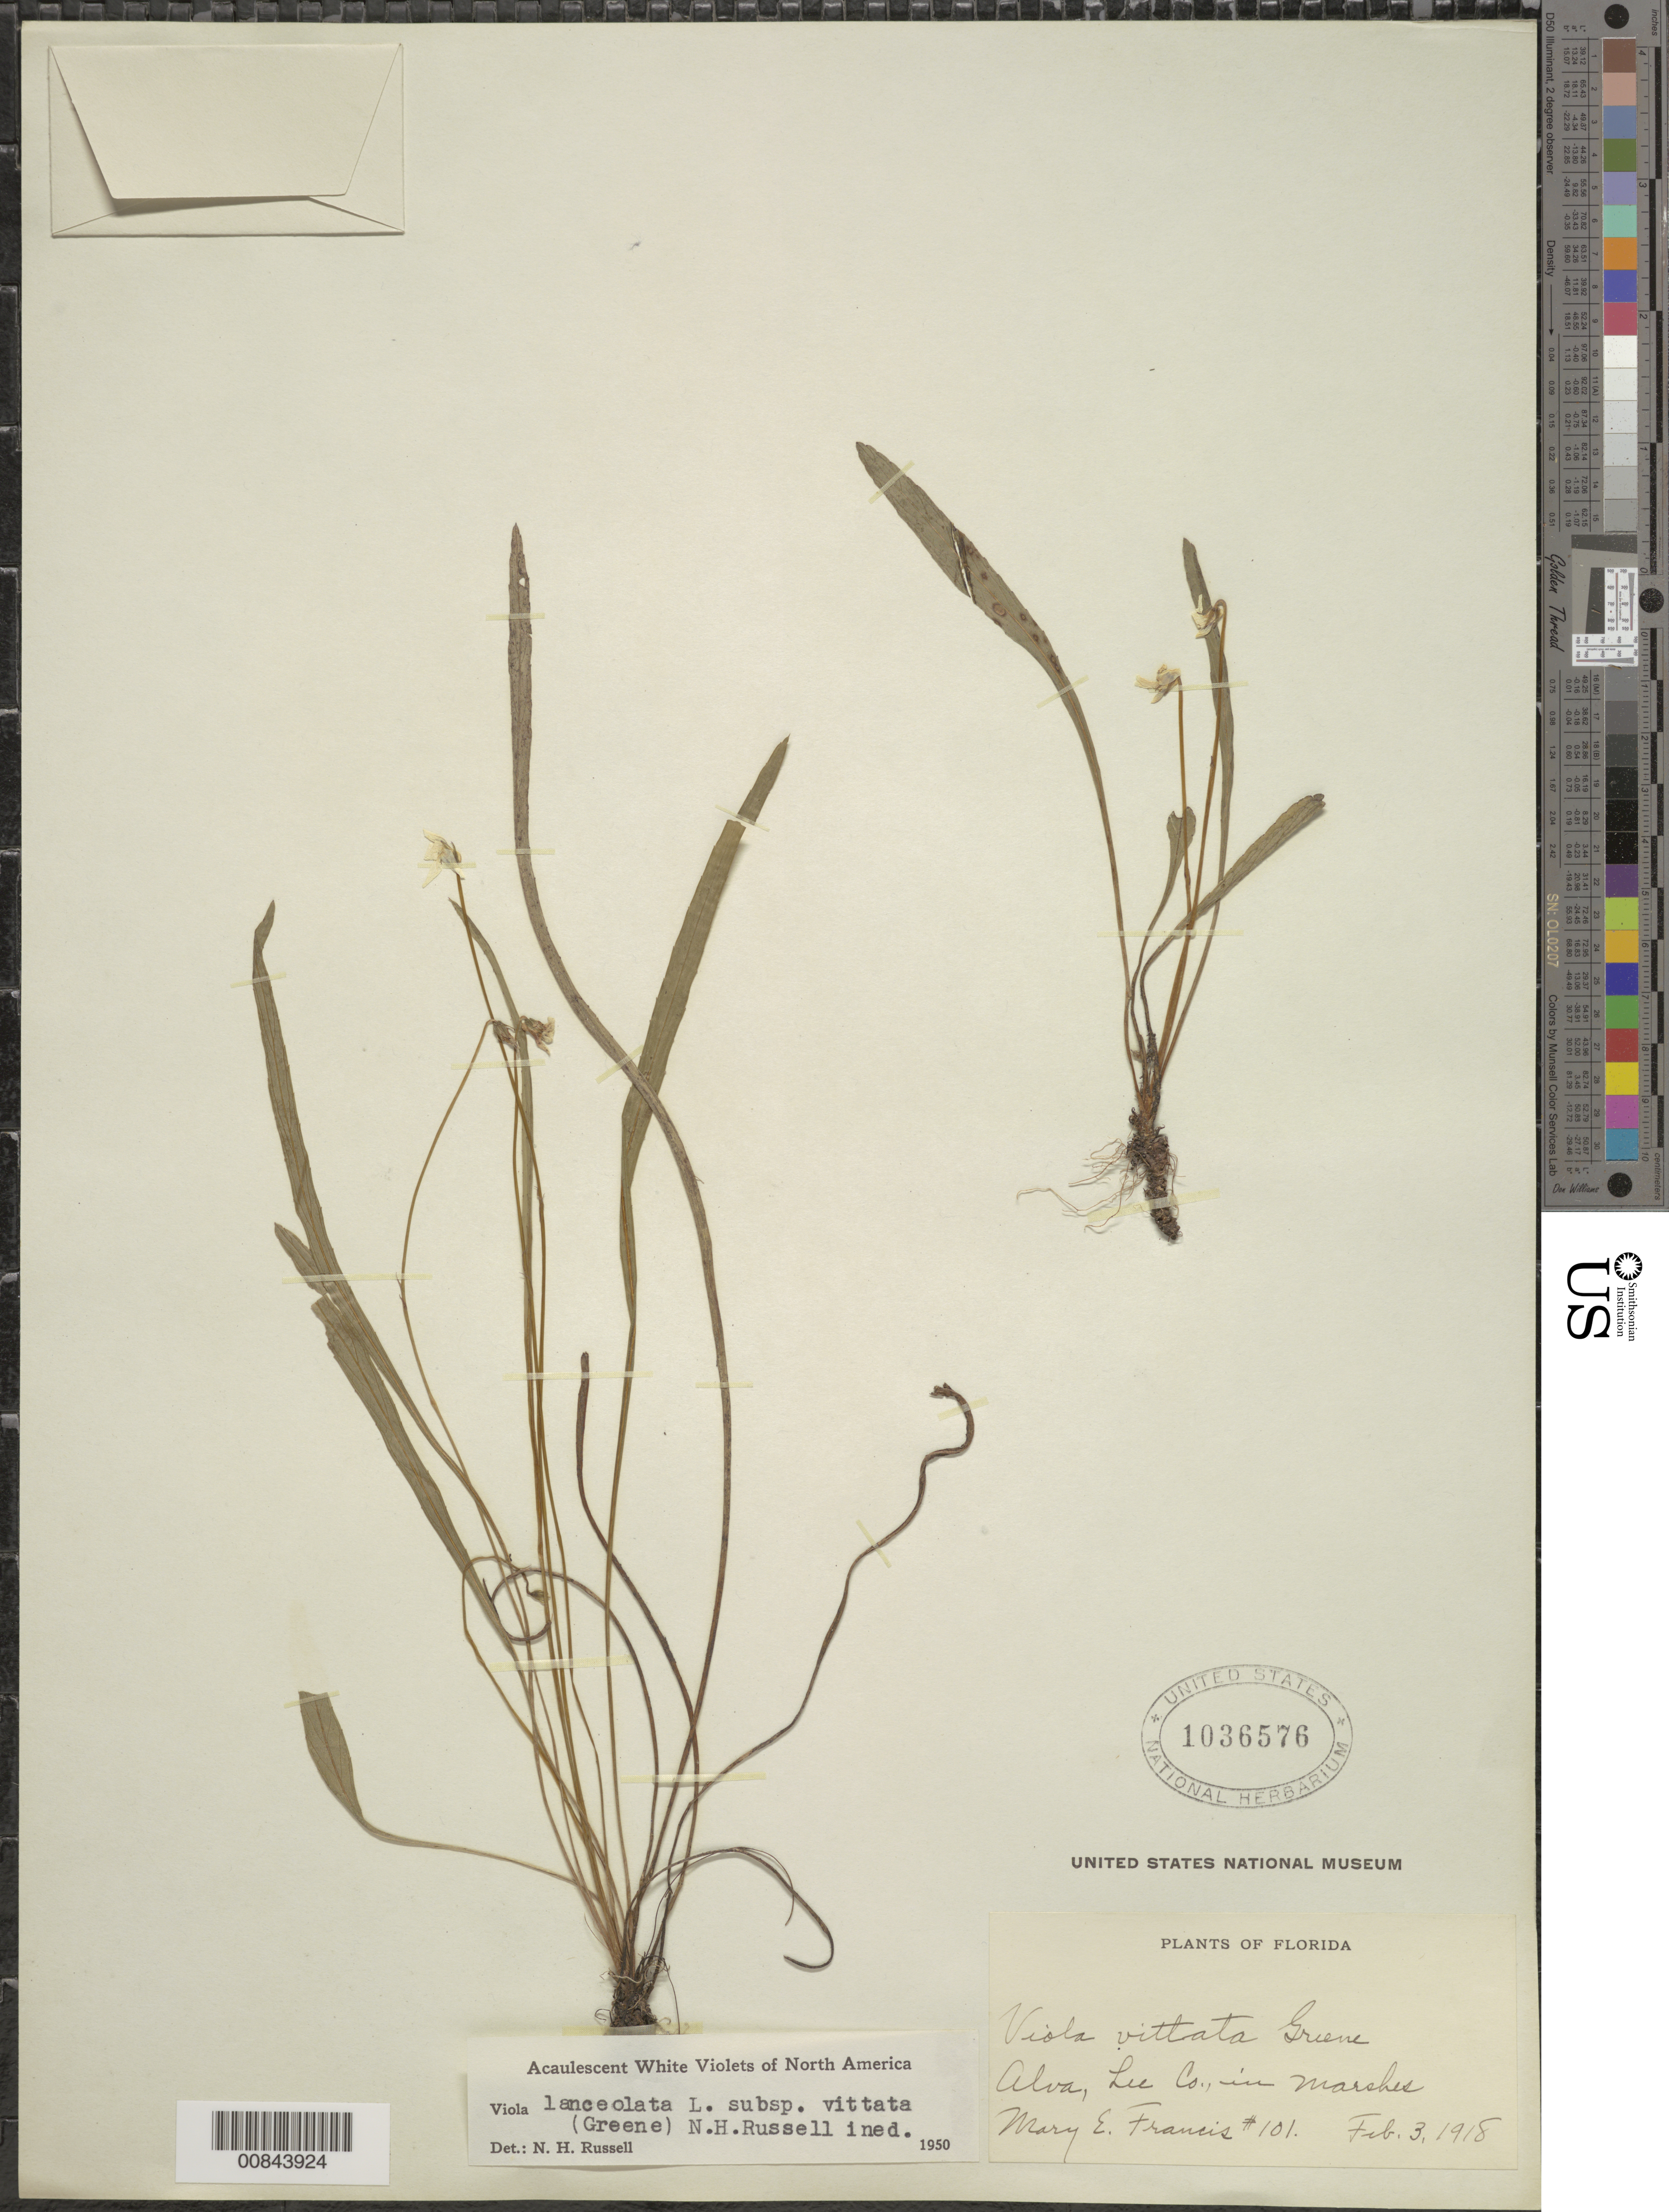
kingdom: Plantae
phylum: Tracheophyta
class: Magnoliopsida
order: Malpighiales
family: Violaceae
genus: Viola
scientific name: Viola lanceolata subsp. vittata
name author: (Greene) N. H. Russell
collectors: M. E. Francis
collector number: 101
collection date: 1918-02-03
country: United States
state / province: Florida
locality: Alva, Lee Co.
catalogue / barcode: US 1036576